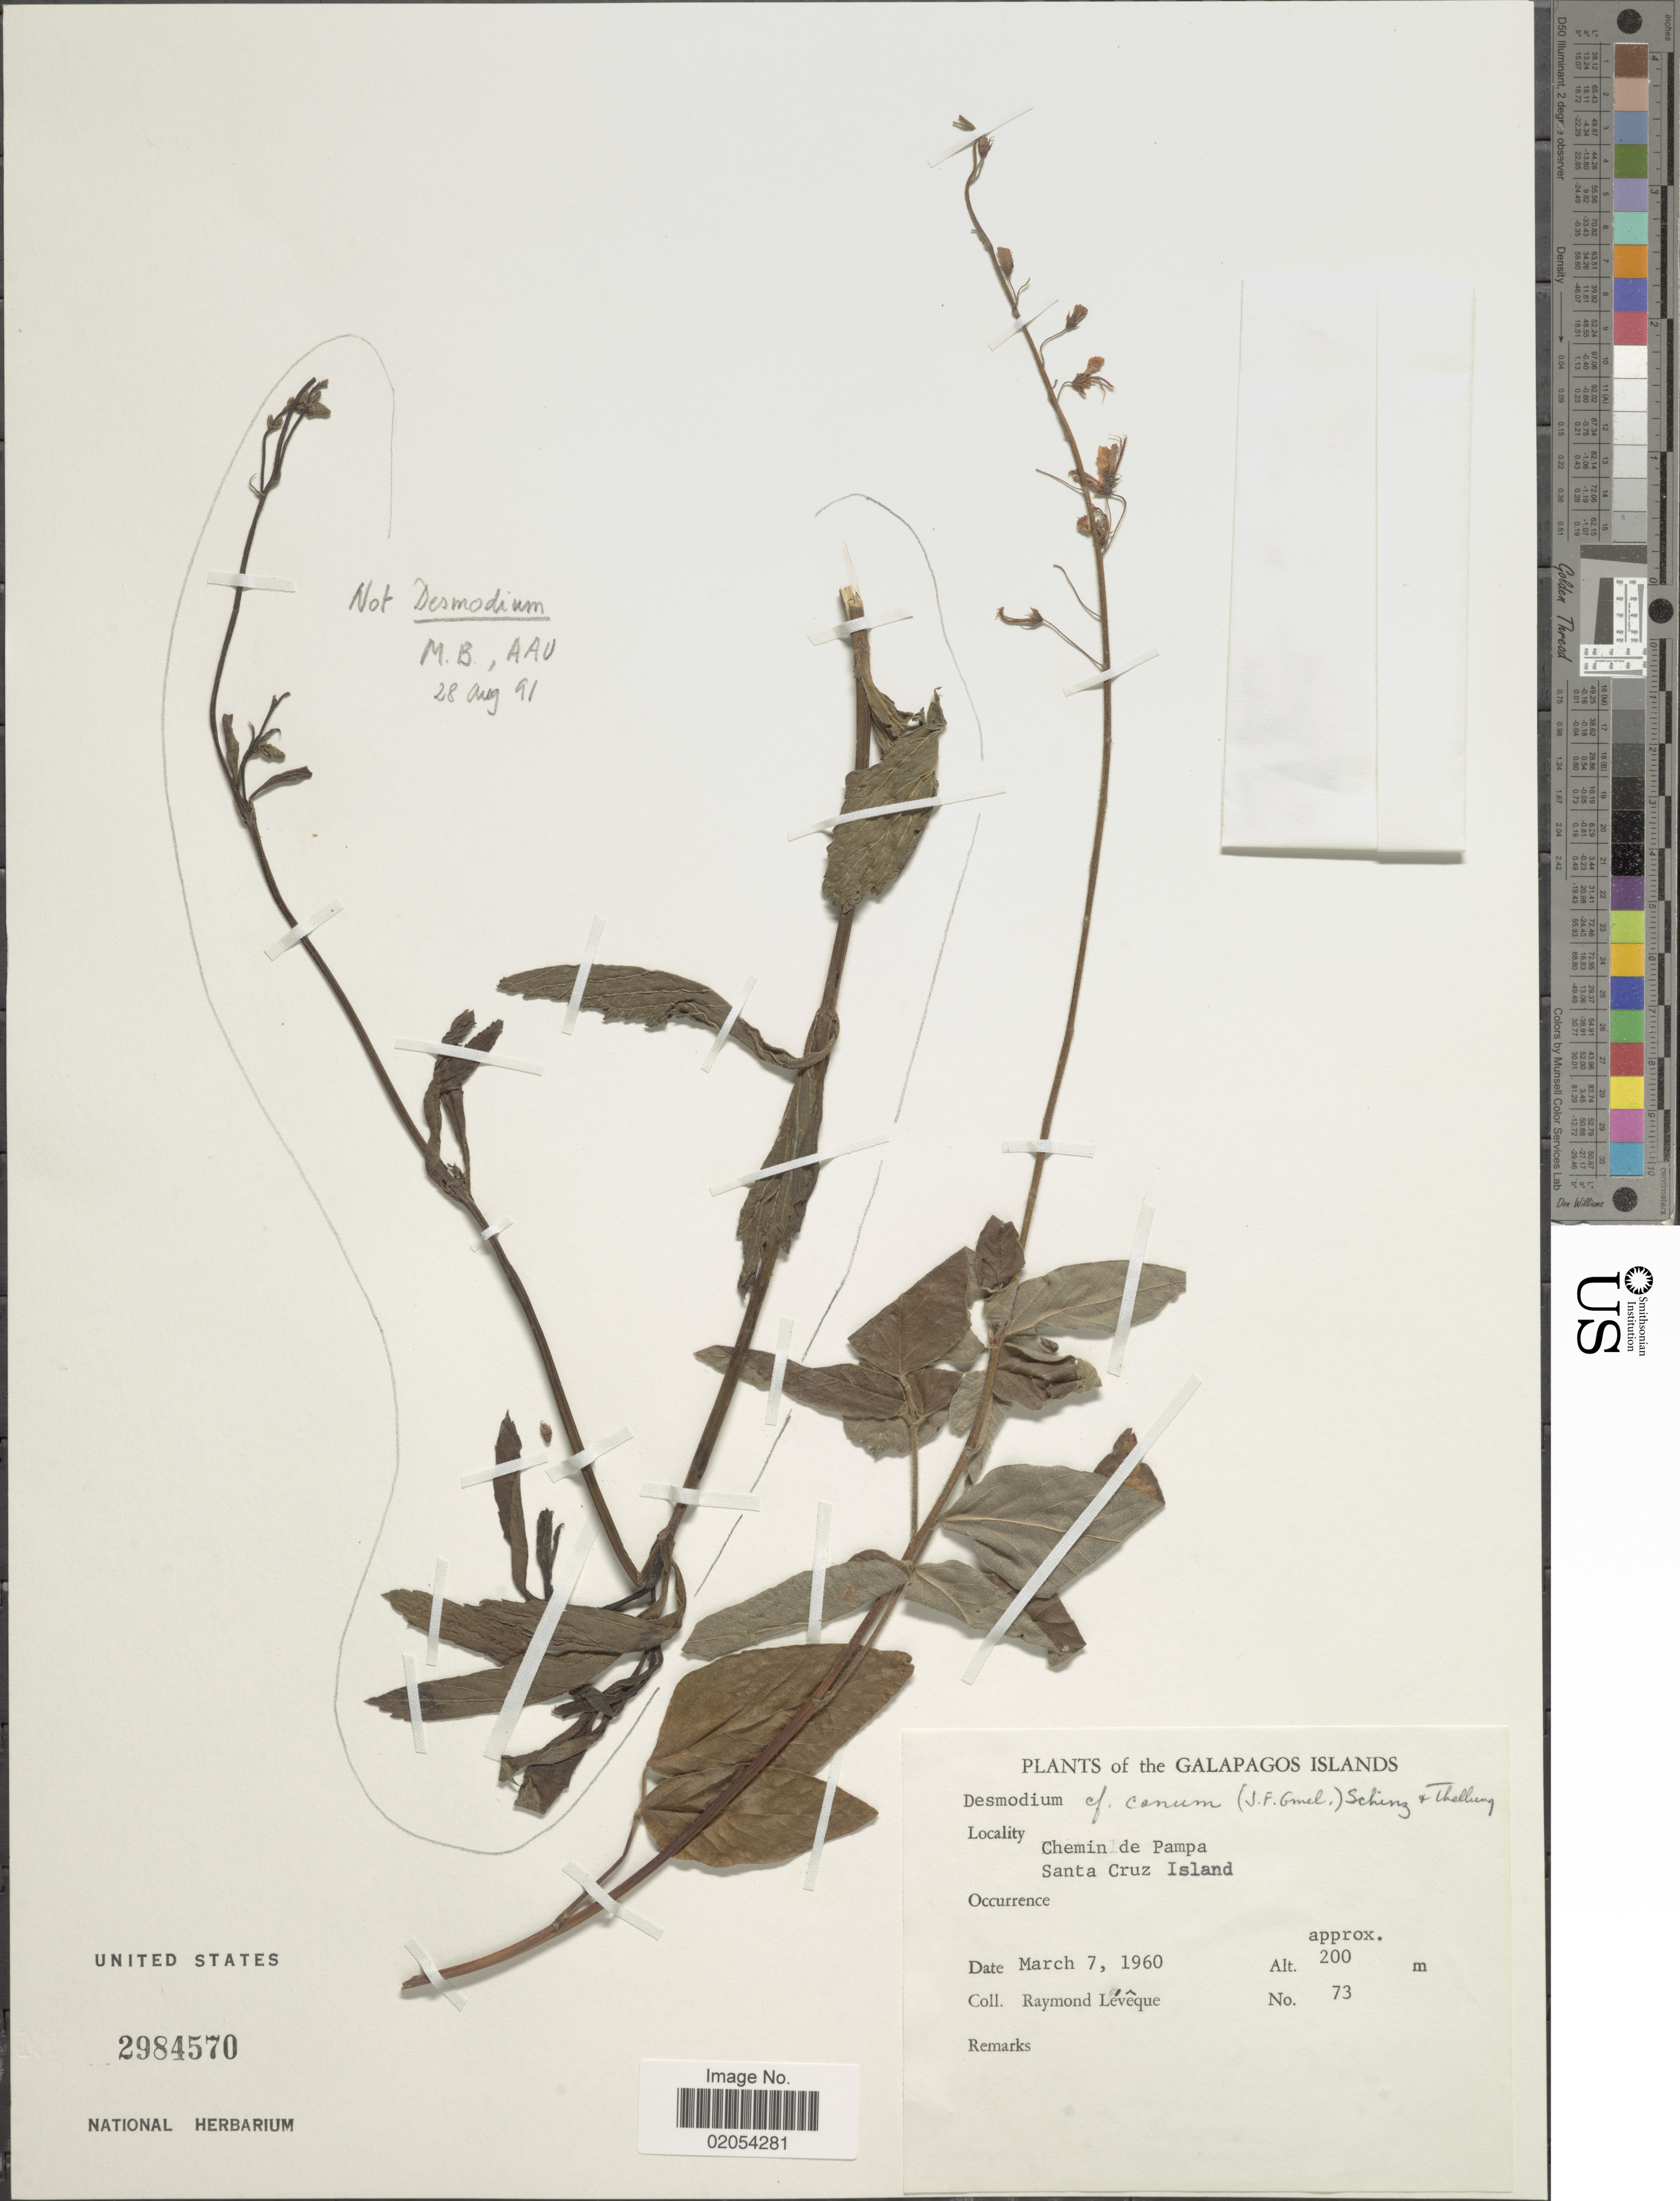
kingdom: Plantae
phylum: Tracheophyta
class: Magnoliopsida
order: Fabales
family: Fabaceae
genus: Desmodium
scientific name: Desmodium sp.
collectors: R. Lévêque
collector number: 73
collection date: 1960-03-07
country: Ecuador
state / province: Colón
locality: Galapagos Islands, Chemin de Pampa, Santa Cruz Island.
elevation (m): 200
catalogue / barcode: US 2984570